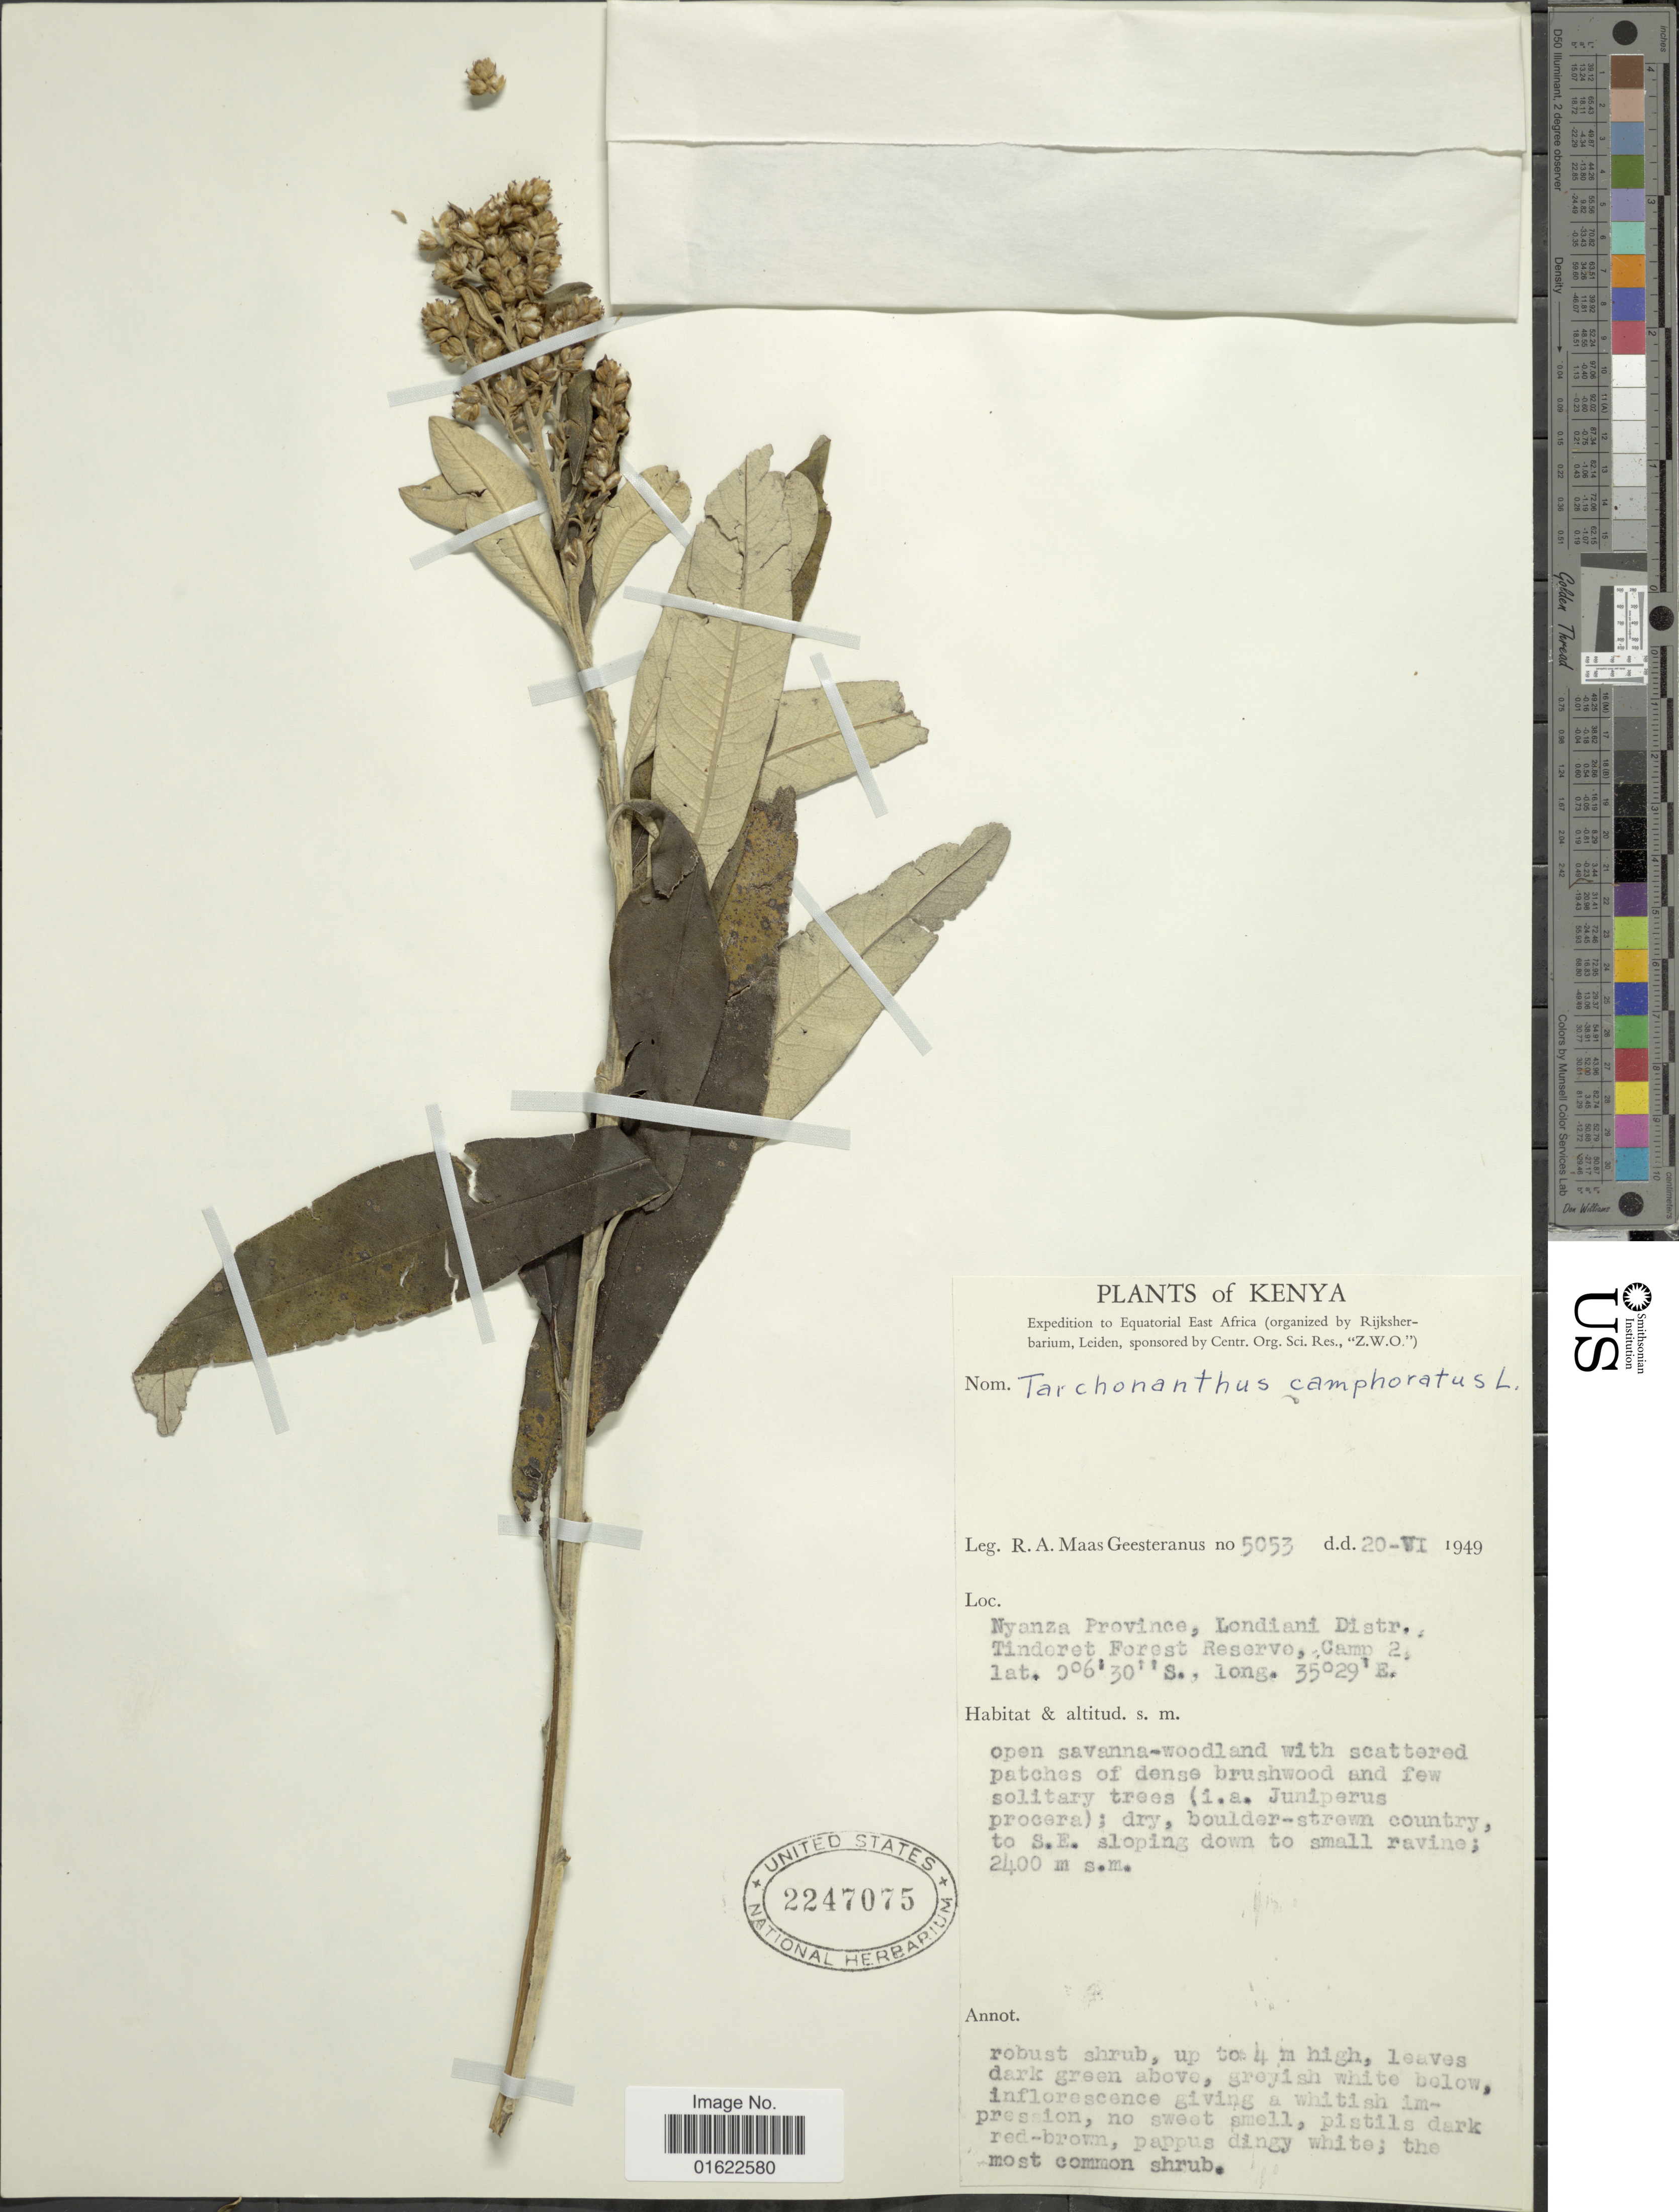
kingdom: Plantae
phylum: Tracheophyta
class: Magnoliopsida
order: Asterales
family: Asteraceae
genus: Tarchonanthus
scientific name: Tarchonanthus camphoratus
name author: L.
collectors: R. A. Maas Geesteranus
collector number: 5053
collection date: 1949-06-20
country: Kenya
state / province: Kericho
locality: Nyanza Province, Londiani Distr., Tinderet Forest Reserve, Camp 2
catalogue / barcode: US 2247075